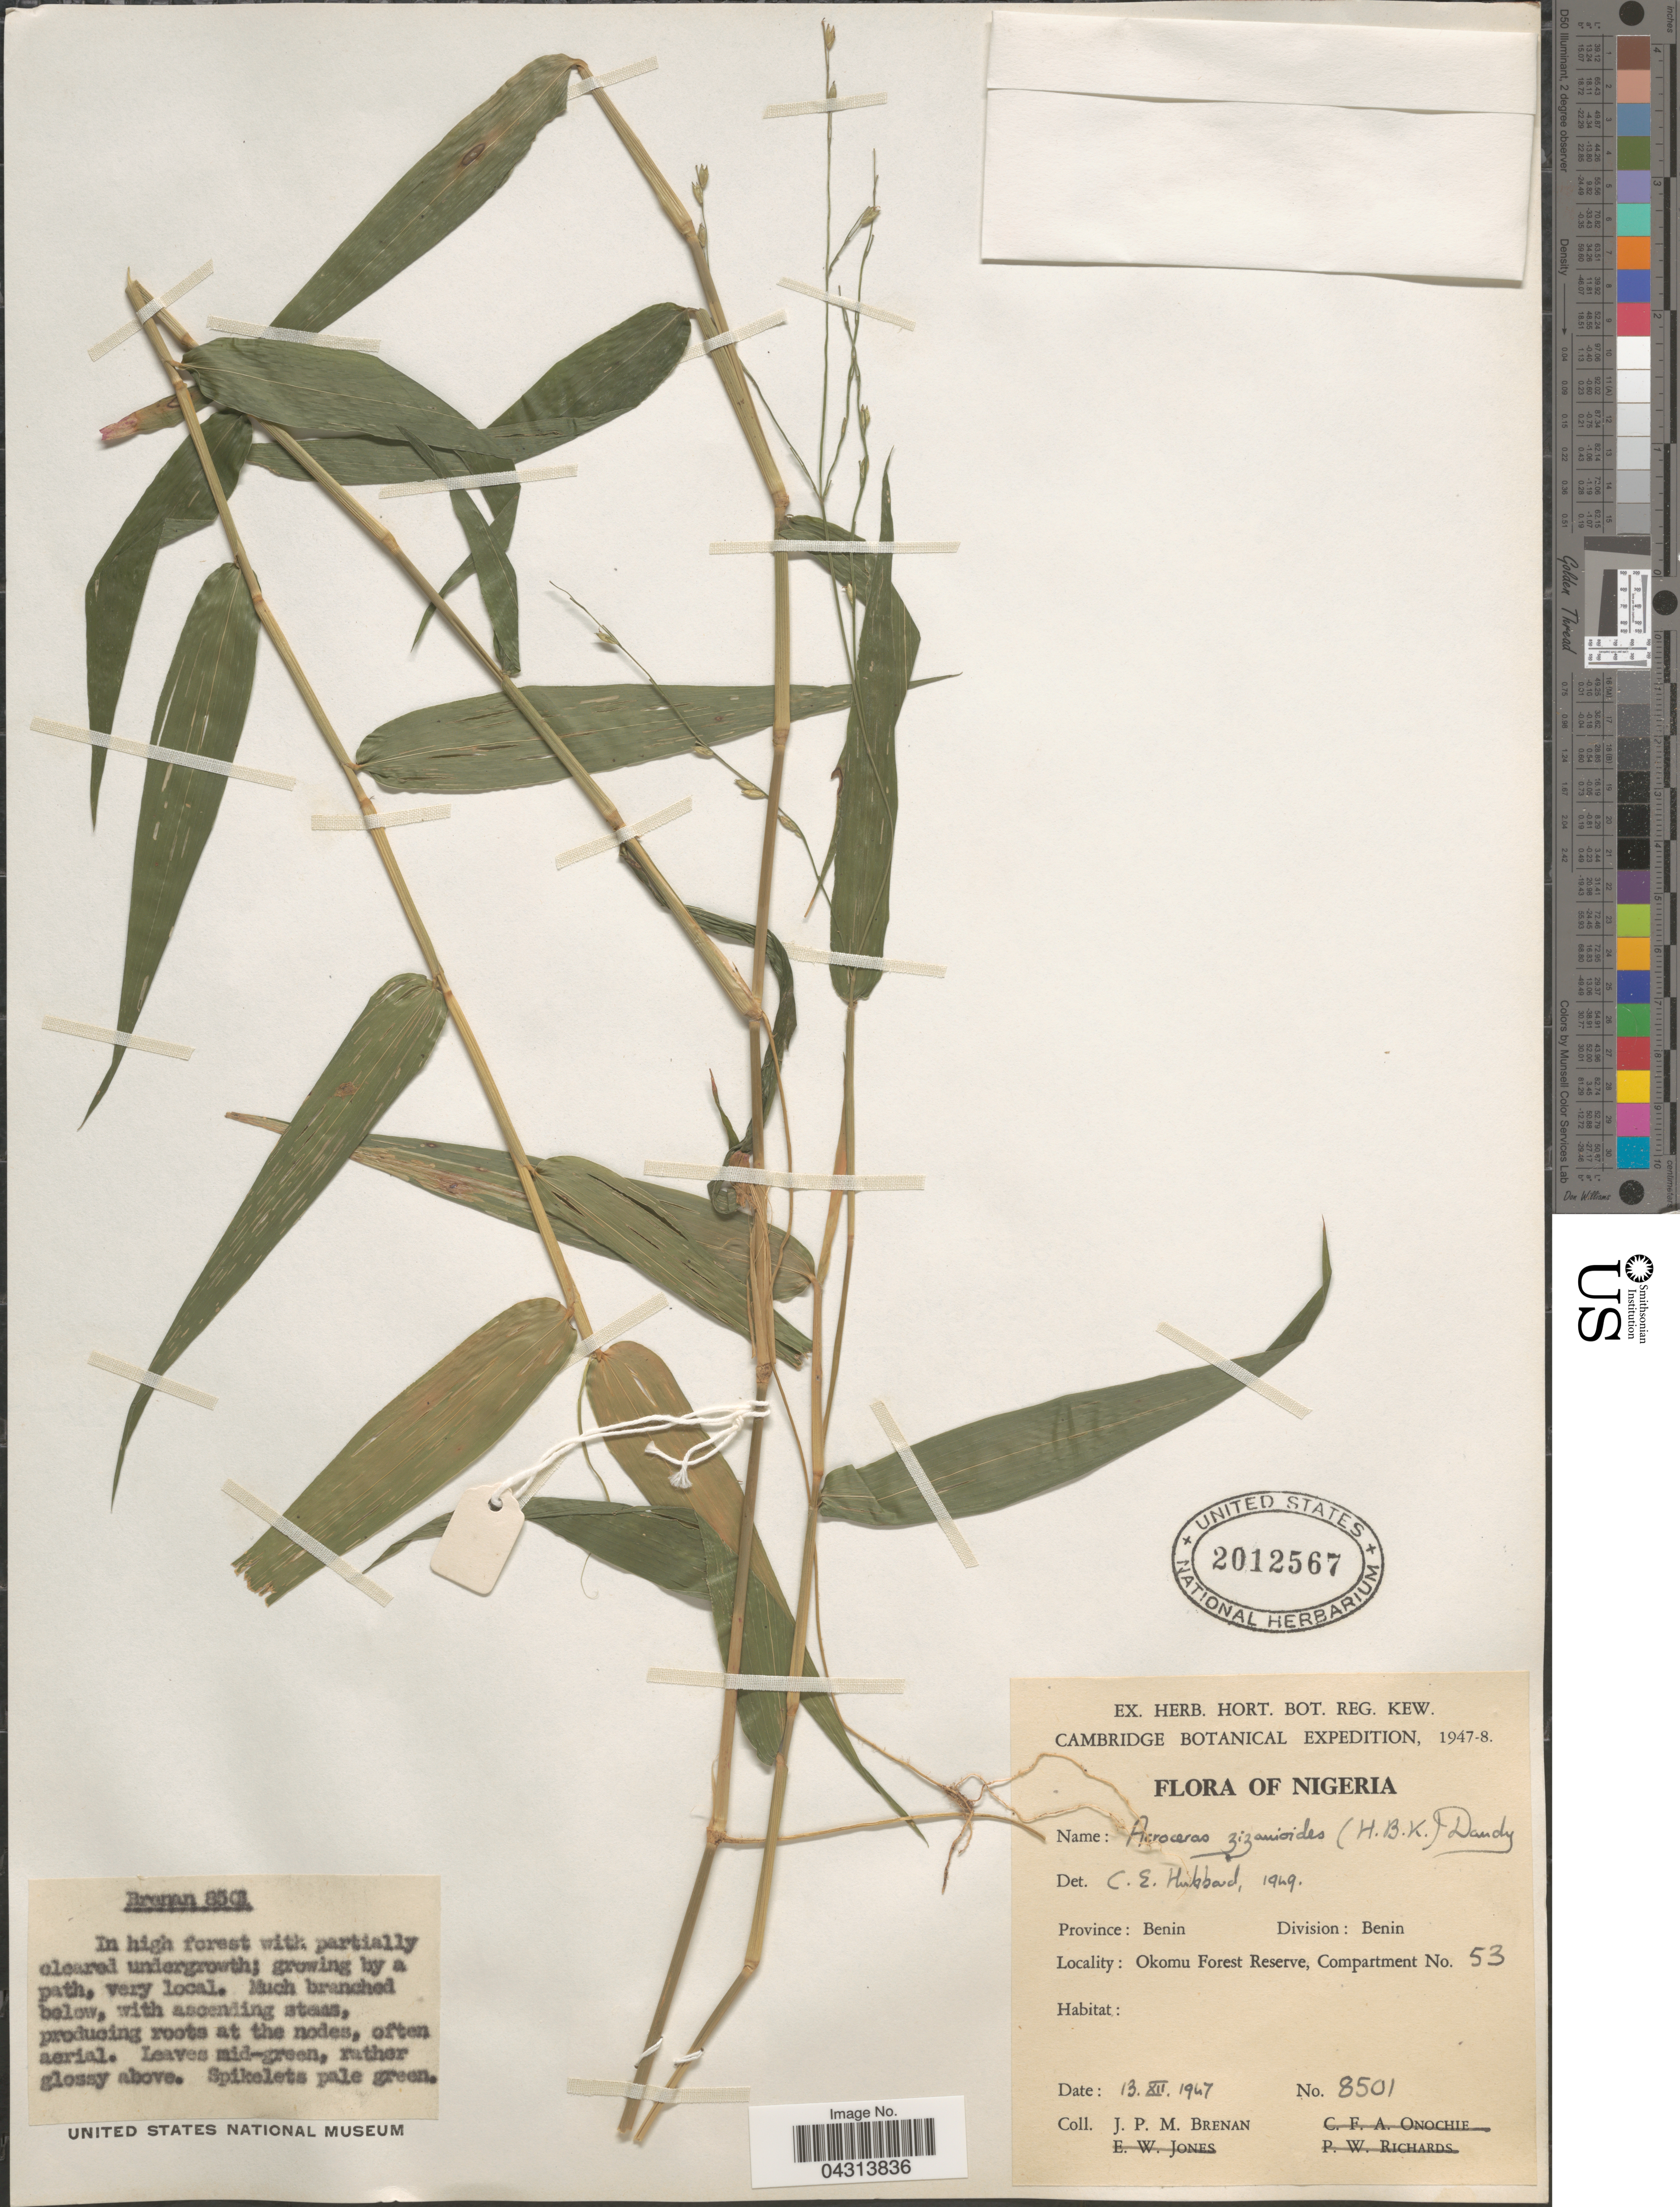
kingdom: Plantae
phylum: Tracheophyta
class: Liliopsida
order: Poales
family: Poaceae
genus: Acroceras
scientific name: Acroceras zizanioides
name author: (Kunth) Dandy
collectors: J. Brenan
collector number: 8501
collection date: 1947-12-13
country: Nigeria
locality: Cambridge Botanical Expedition, 1947-8. Province: Benin. Division: Benin. Okomu Forest Reserve, Compartment No. 53.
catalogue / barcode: US 2012567